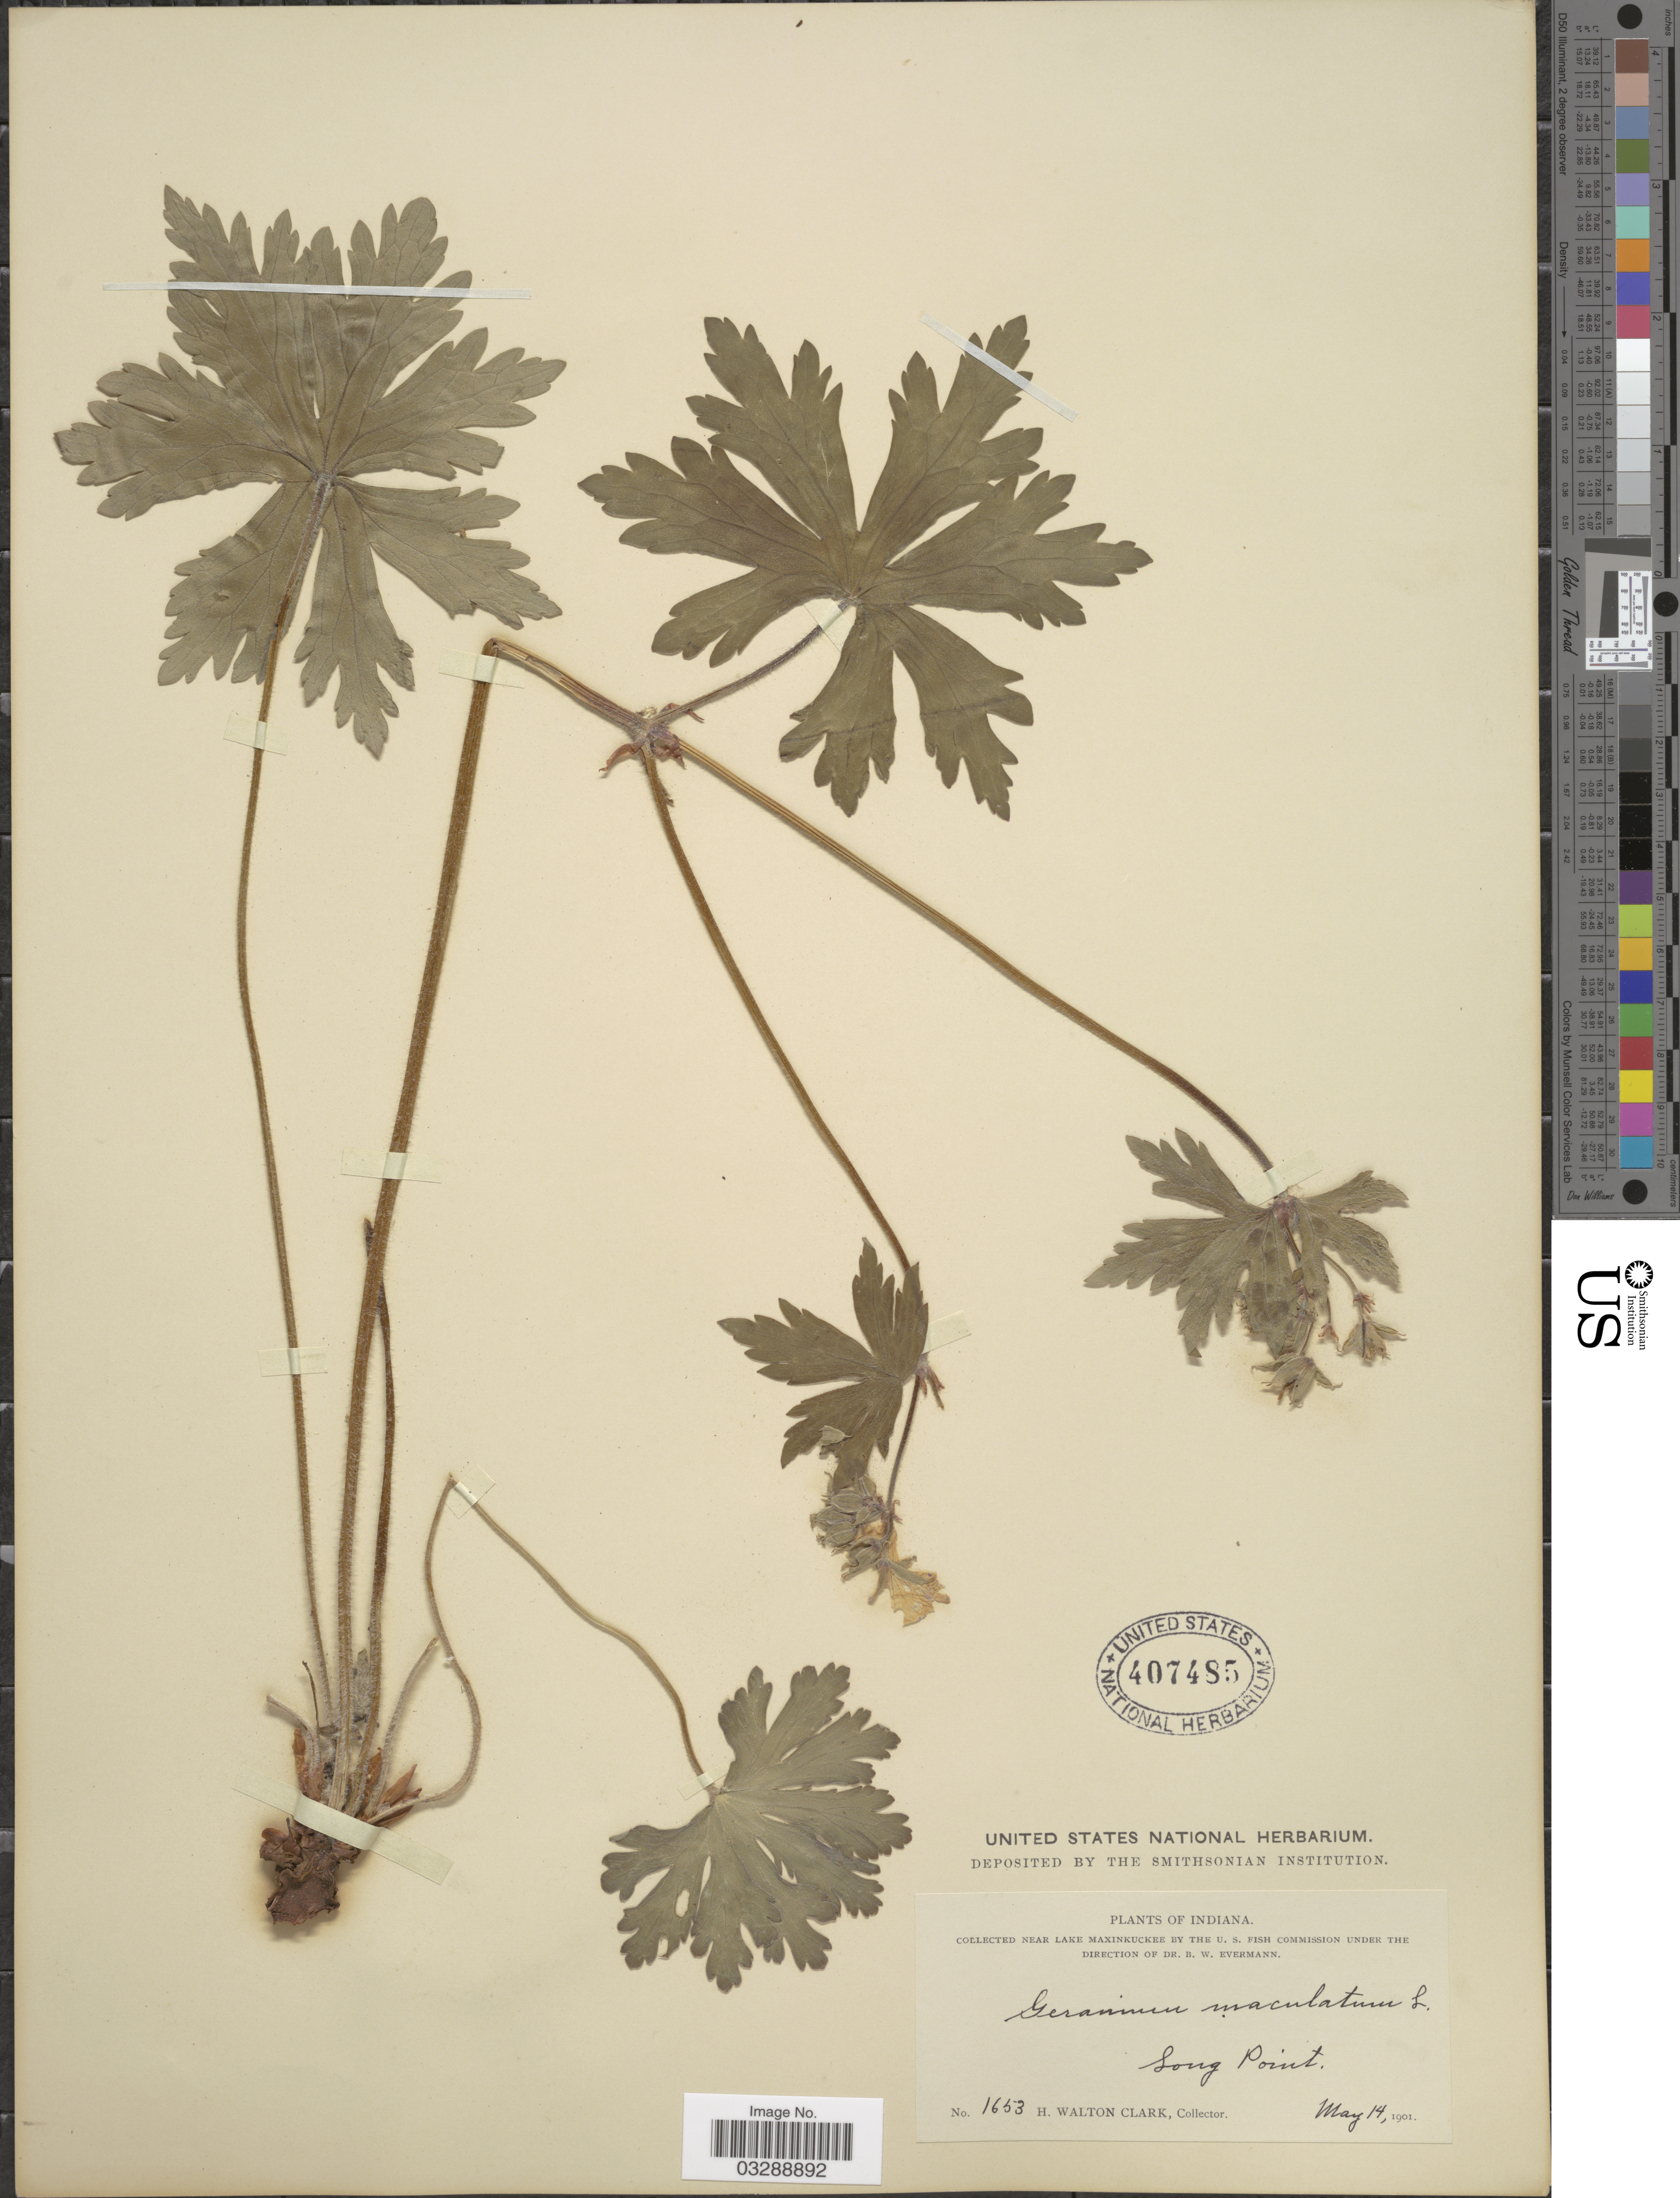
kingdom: Plantae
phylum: Tracheophyta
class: Magnoliopsida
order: Geraniales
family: Geraniaceae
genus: Geranium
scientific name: Geranium maculatum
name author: L.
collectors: H. W. Clark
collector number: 1653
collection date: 1901-05-14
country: United States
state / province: Indiana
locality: Near Lake Maxinkuckee. Song Point.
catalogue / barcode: US 407485